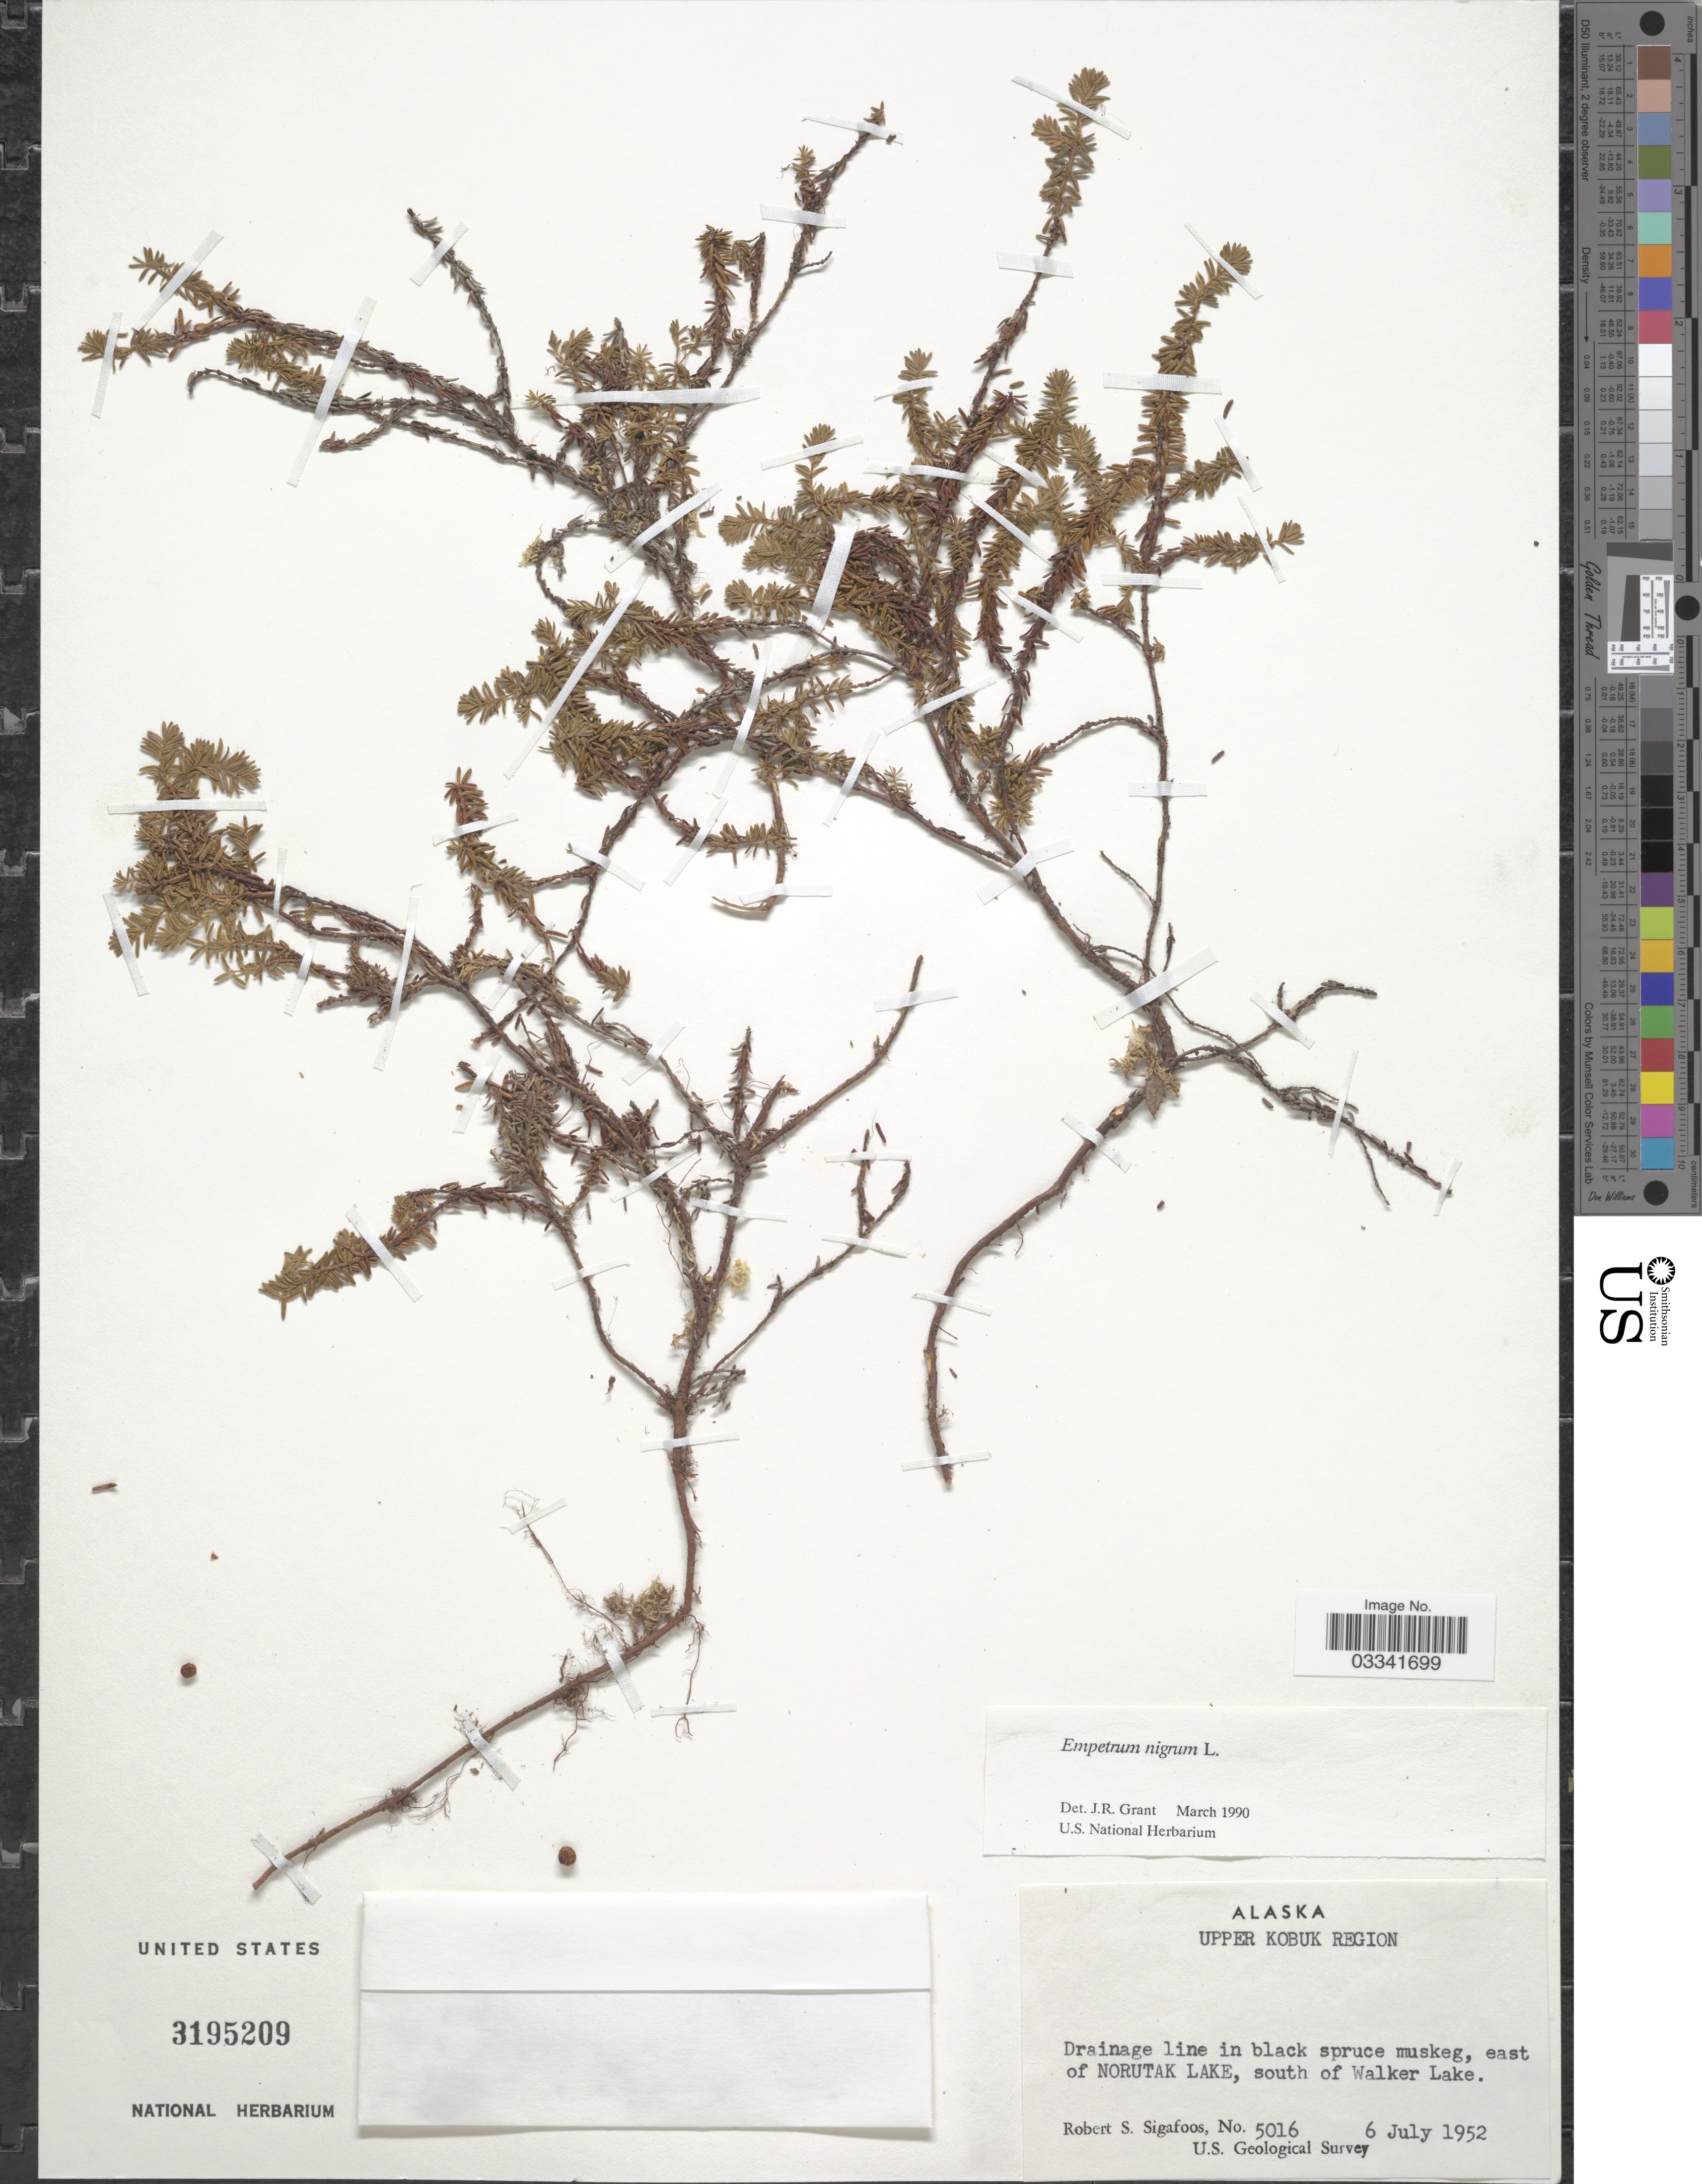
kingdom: Plantae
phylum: Tracheophyta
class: Magnoliopsida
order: Ericales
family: Ericaceae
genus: Empetrum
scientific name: Empetrum nigrum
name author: L.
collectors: R. Sigafoos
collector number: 5016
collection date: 1952-07-06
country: United States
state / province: Alaska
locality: Upper Kobuk Region. Drainage line in black spruce muskeg, east of Norutak Lake, south of Walker Lake.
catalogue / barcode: US 3195209